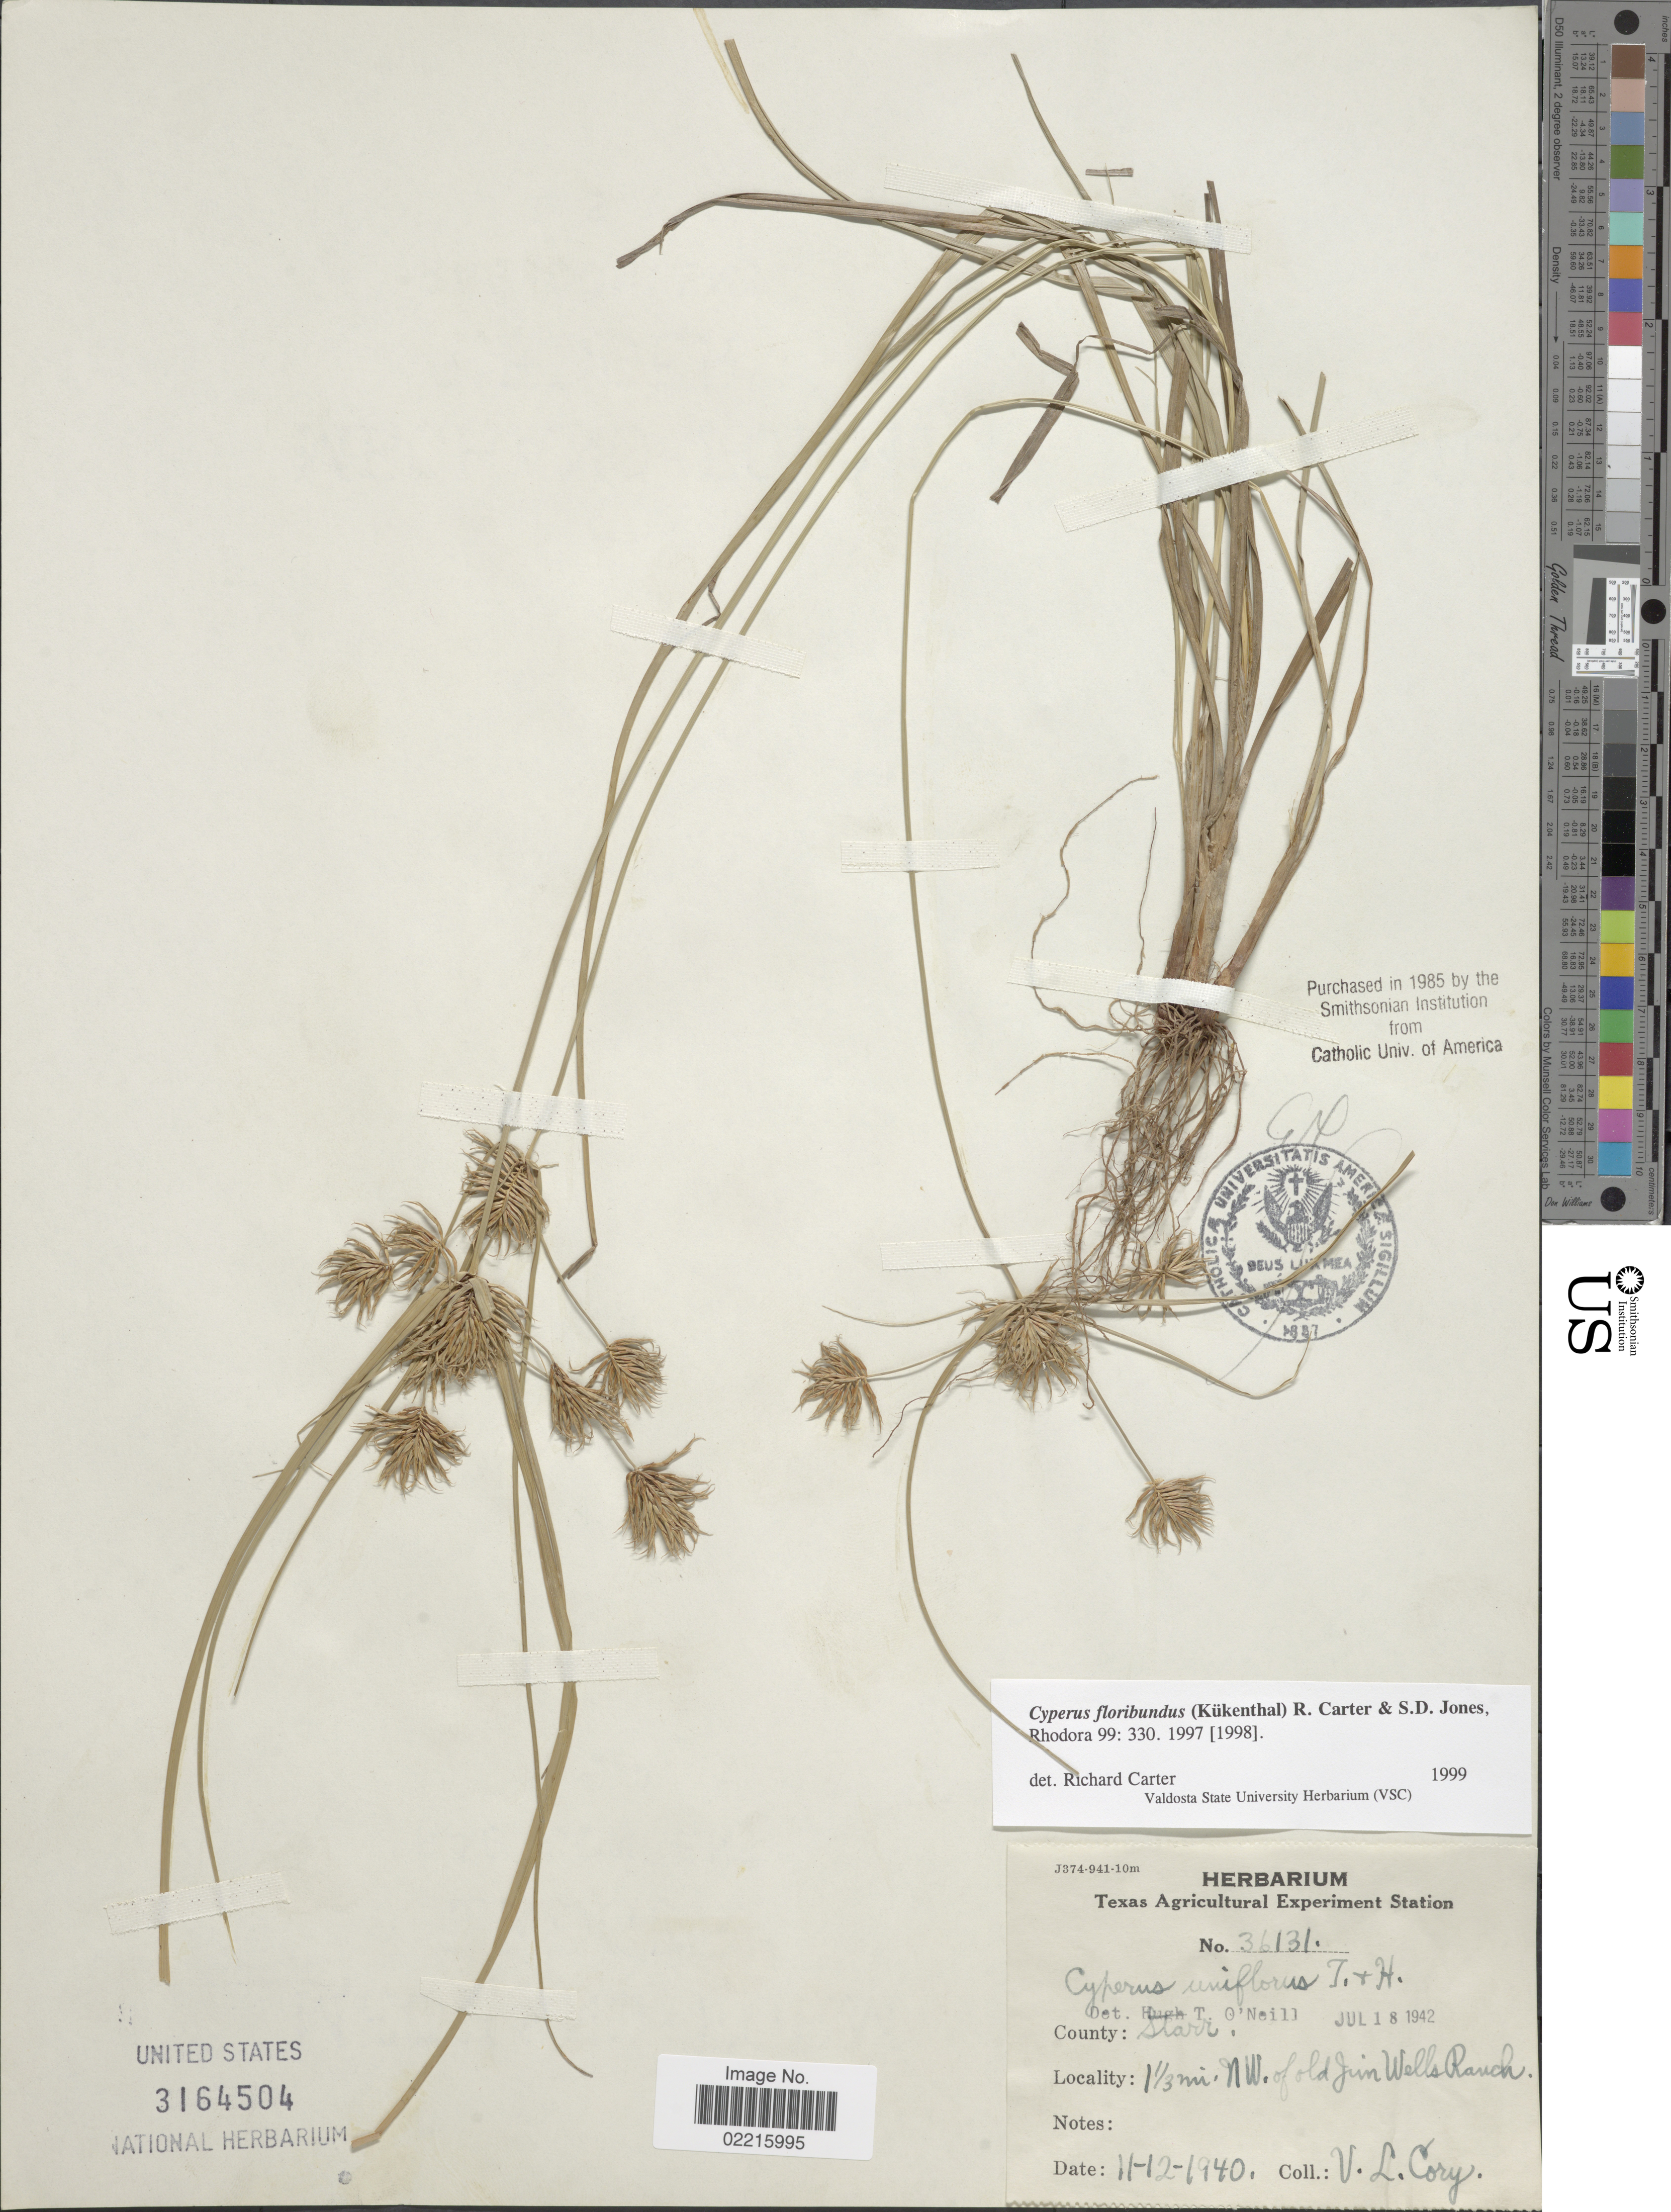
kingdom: Plantae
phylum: Tracheophyta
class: Liliopsida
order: Poales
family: Cyperaceae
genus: Cyperus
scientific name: Cyperus floribundus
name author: (Kük.) R. Carter & S.D. Jones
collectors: V. Cory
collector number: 36131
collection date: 1940-11-12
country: United States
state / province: Texas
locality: County: Starr. 1 1/3 mi. NW. of old Jim Wells Ranch.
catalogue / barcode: US 3164504